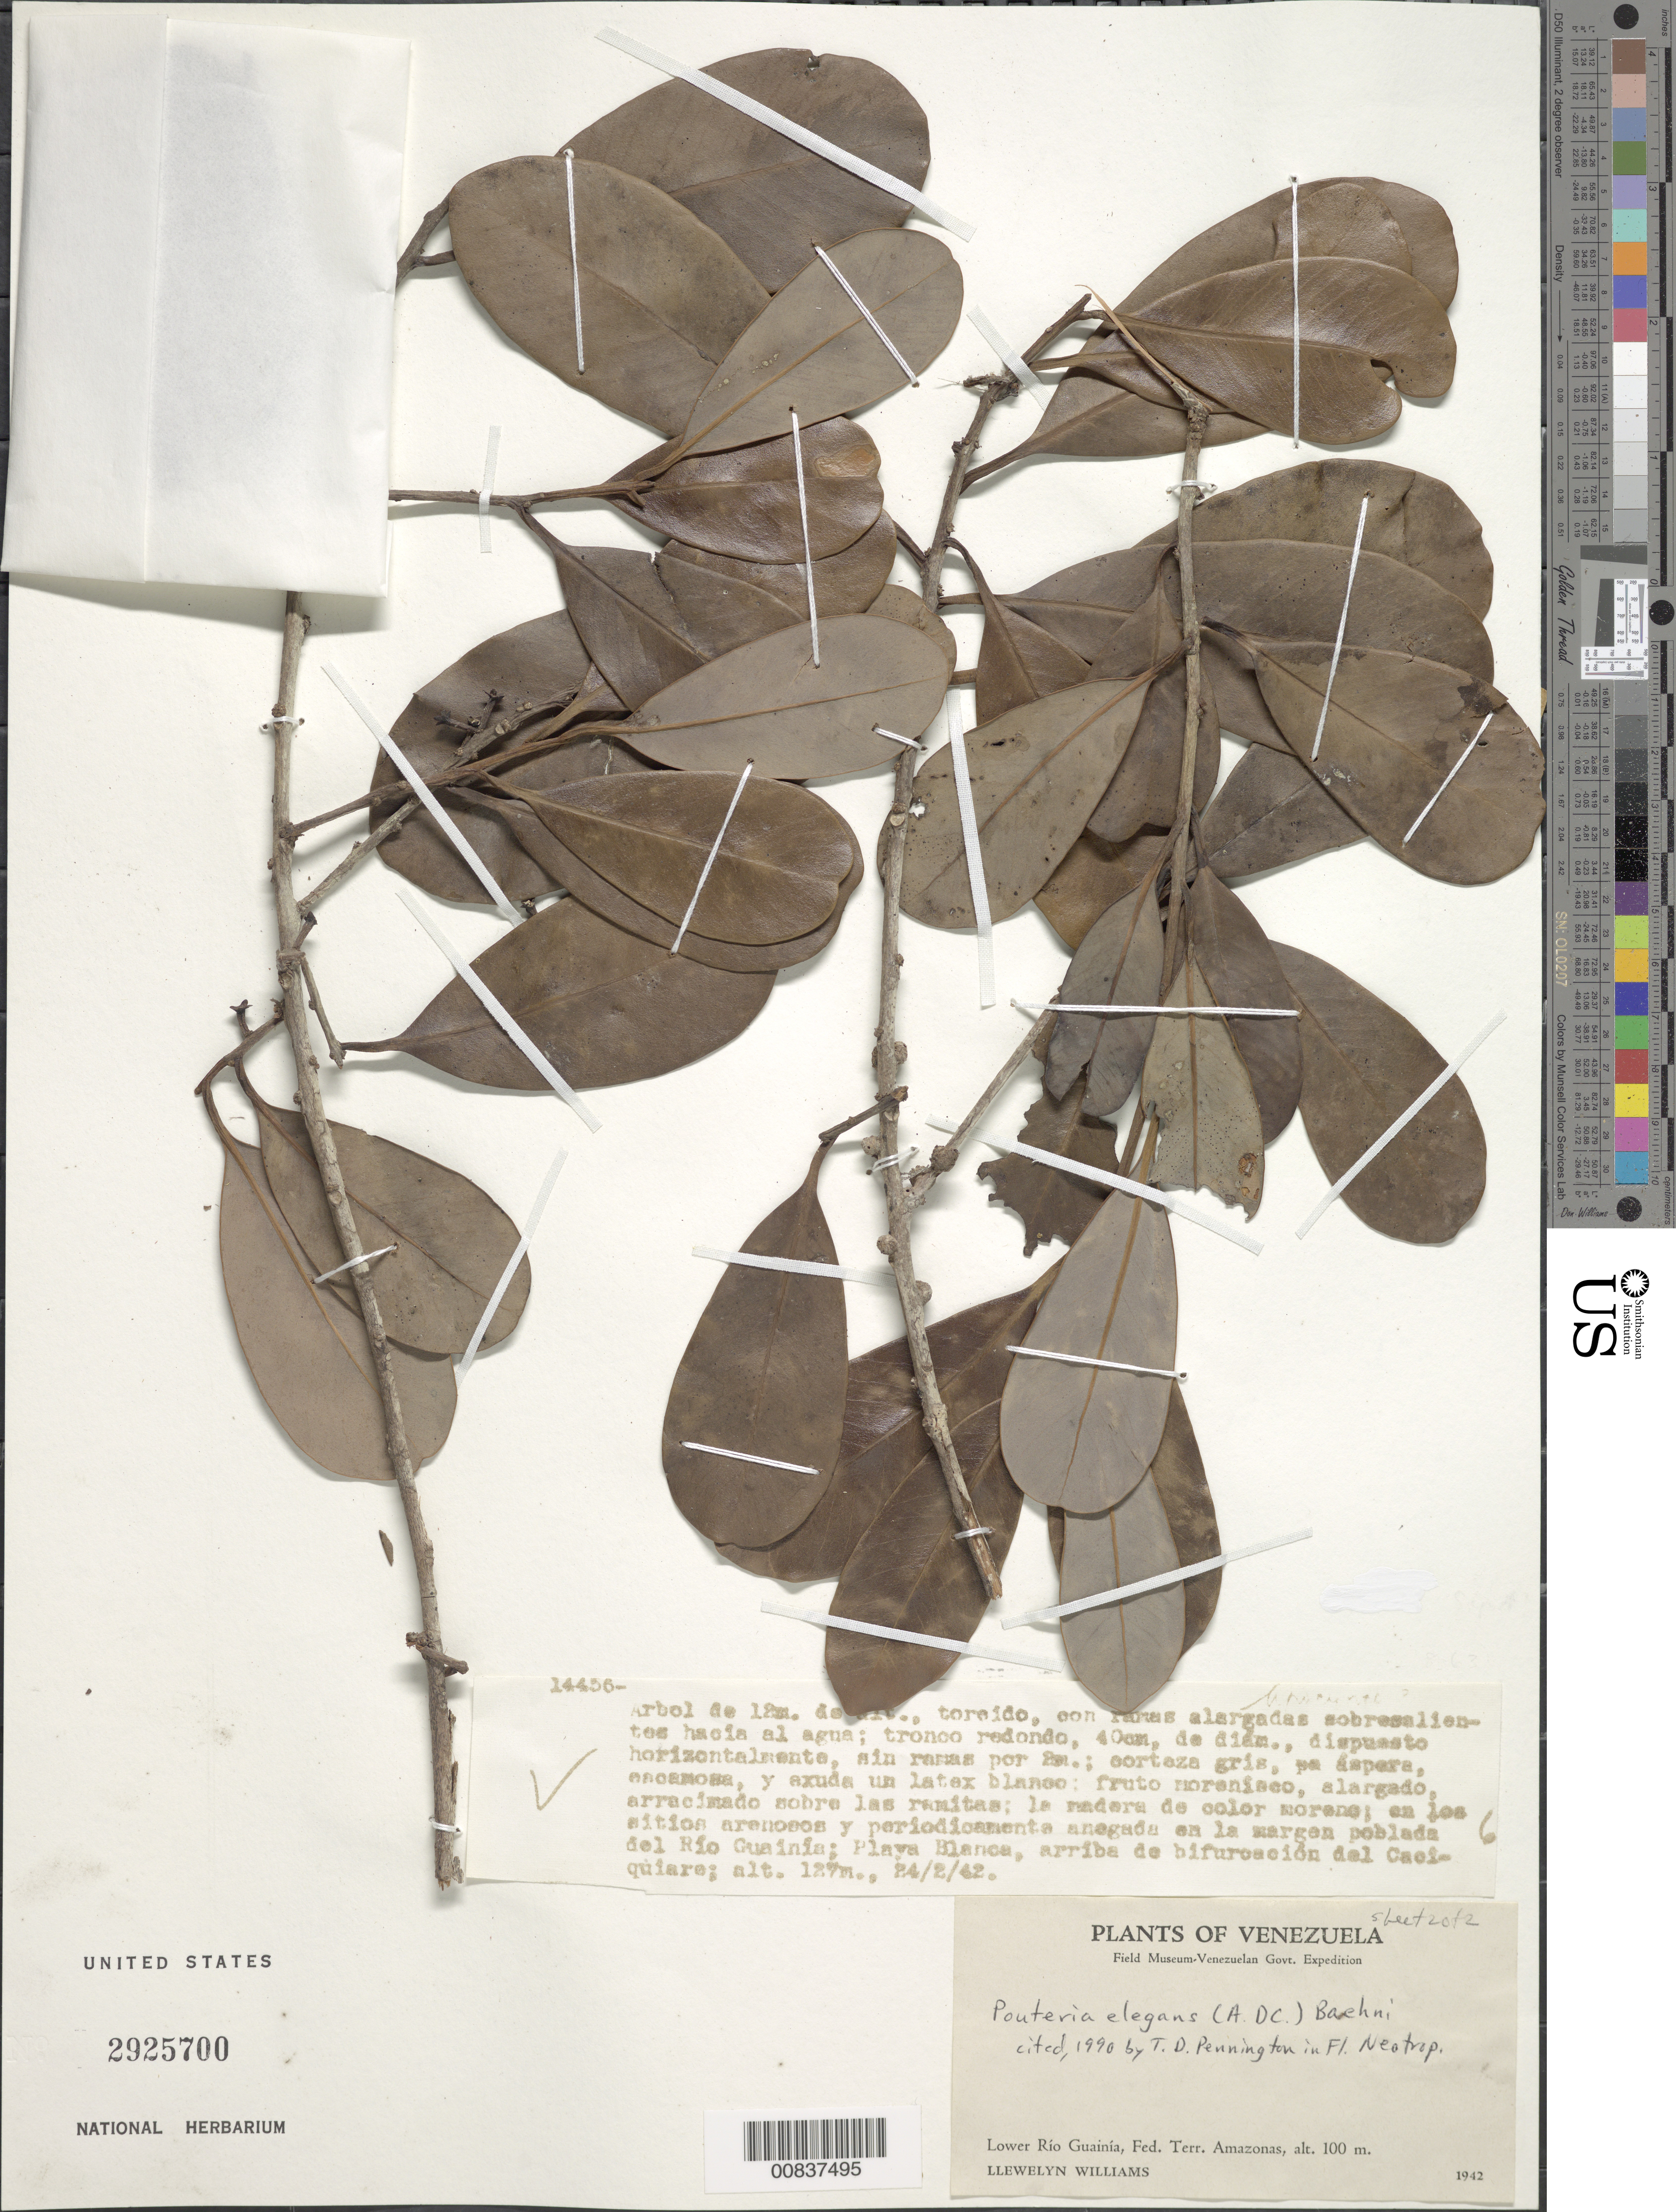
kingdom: Plantae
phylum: Tracheophyta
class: Magnoliopsida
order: Ericales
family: Sapotaceae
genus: Pouteria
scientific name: Pouteria elegans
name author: (A. DC.) Baehni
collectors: Ll. Williams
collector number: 14456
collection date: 1942-02-24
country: Venezuela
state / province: Amazonas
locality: Lower Rio Guainia, Fed. Terr. Amazonas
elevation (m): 100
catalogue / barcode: US 2925700